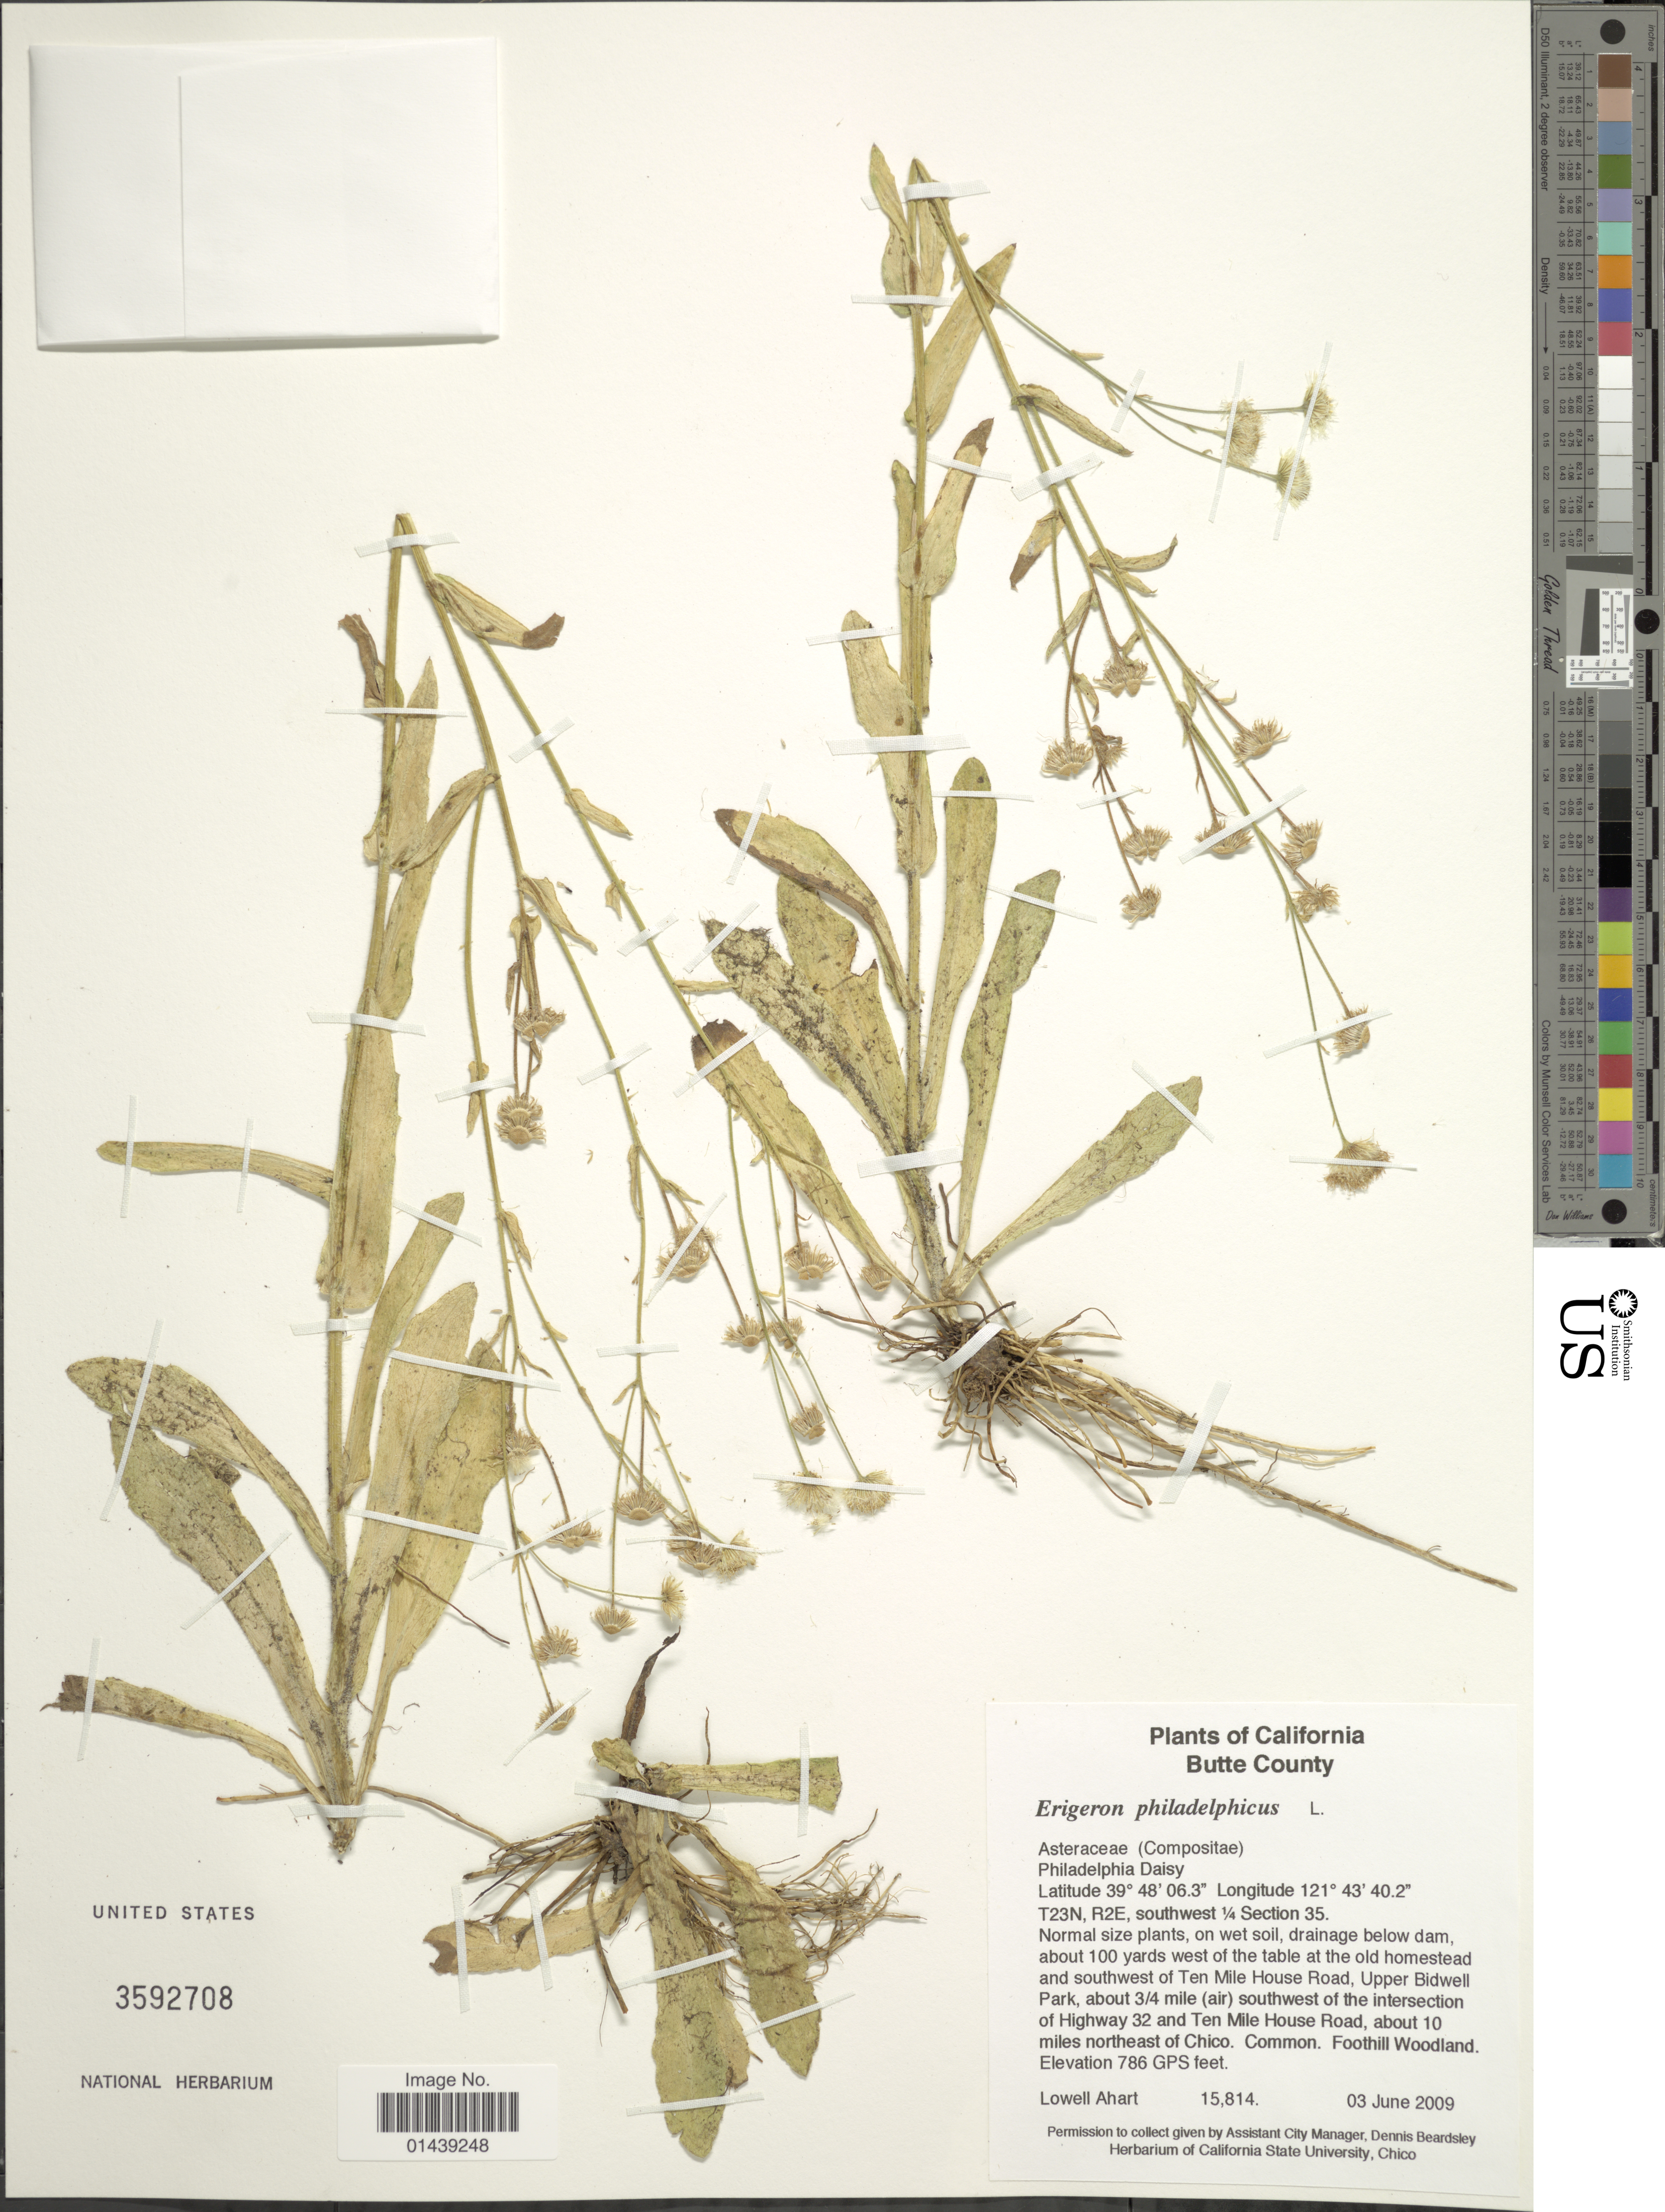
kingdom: Plantae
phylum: Tracheophyta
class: Magnoliopsida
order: Asterales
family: Asteraceae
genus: Erigeron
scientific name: Erigeron philadelphicus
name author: L.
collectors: L. Ahart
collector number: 15814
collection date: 2009-06-03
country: United States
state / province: California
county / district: Butte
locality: Butte County. T23N, R2E, southwest ¼ Section 35. drainage below dam, about 100 yards west of the table at the old homestead and southwest of Ten Mile House Road, Upper Bidwell Park, about 3/4 mile (air) southwest of the intersection of Highway 32 and Ten Mile House Road, about 10 miles northeast of Chico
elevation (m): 240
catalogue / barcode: US 3592708